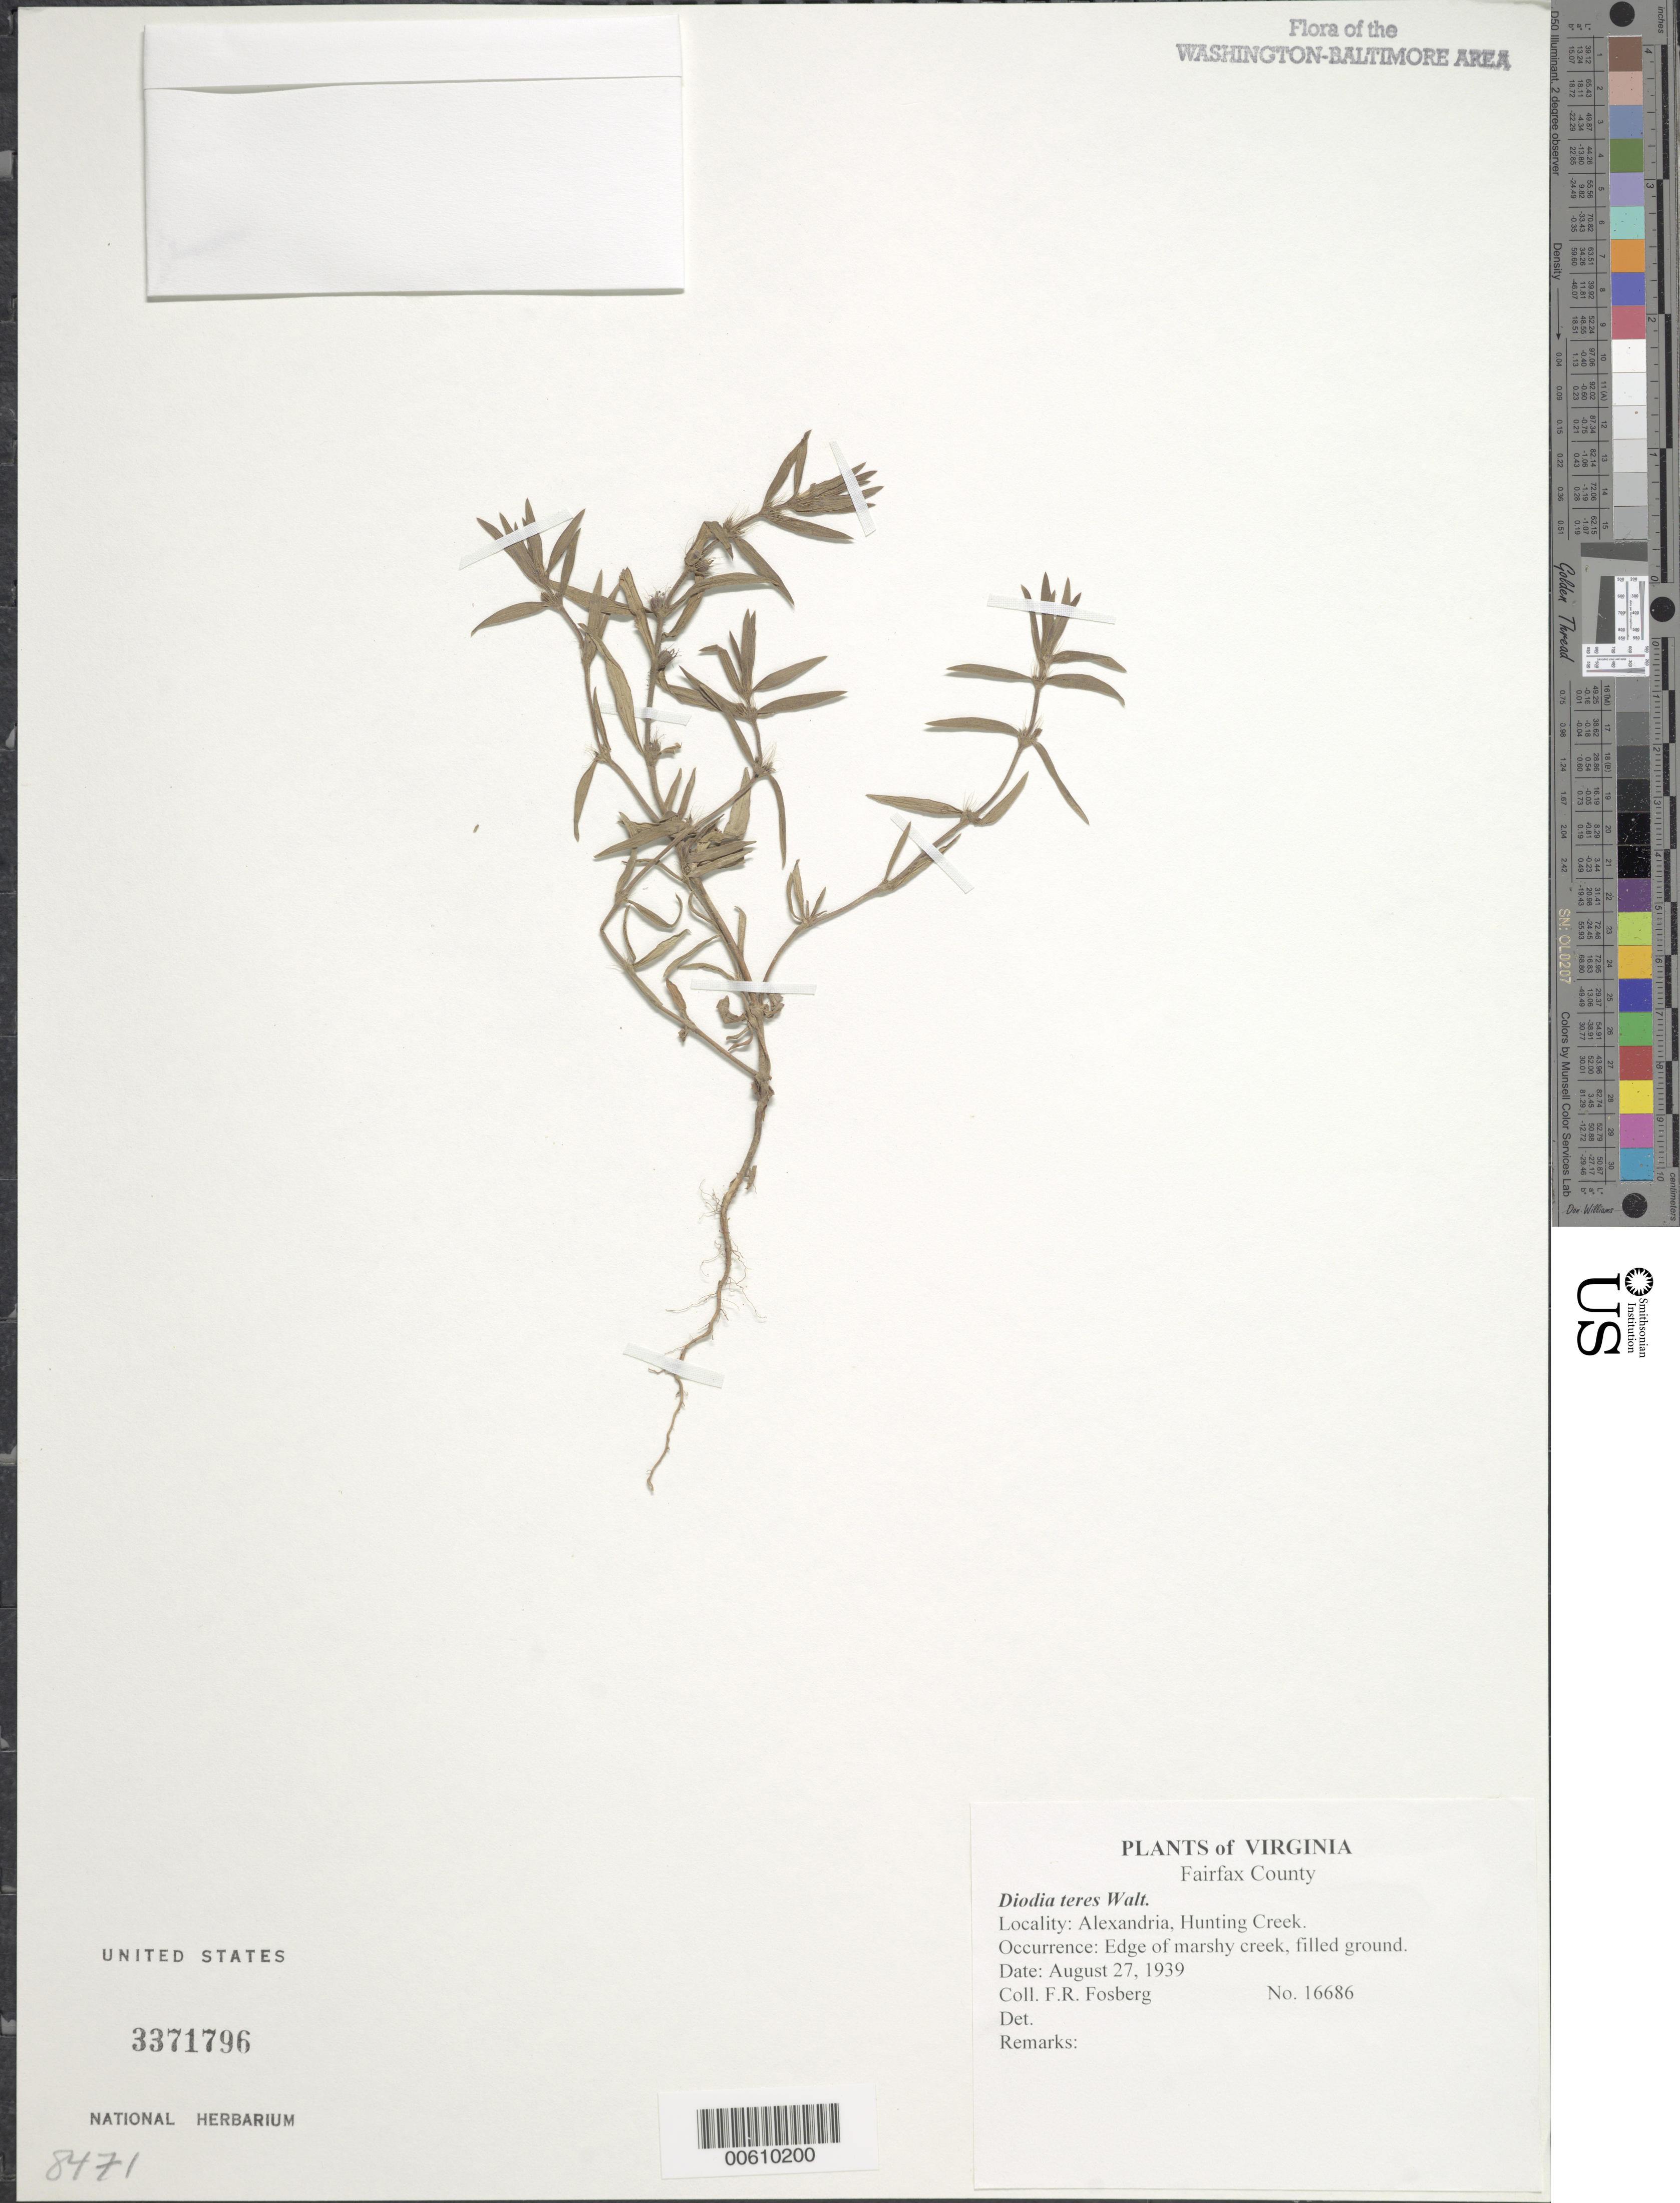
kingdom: Plantae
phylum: Tracheophyta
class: Magnoliopsida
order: Gentianales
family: Rubiaceae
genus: Diodia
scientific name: Diodia teres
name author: Walter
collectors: F. R. Fosberg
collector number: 16686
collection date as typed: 27 Aug 1939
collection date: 1939-08-27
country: United States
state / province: Virginia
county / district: City of Alexandria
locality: Alexandria, Hunting Creek.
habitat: Edge of marshy creek, filled ground.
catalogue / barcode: US 3371796